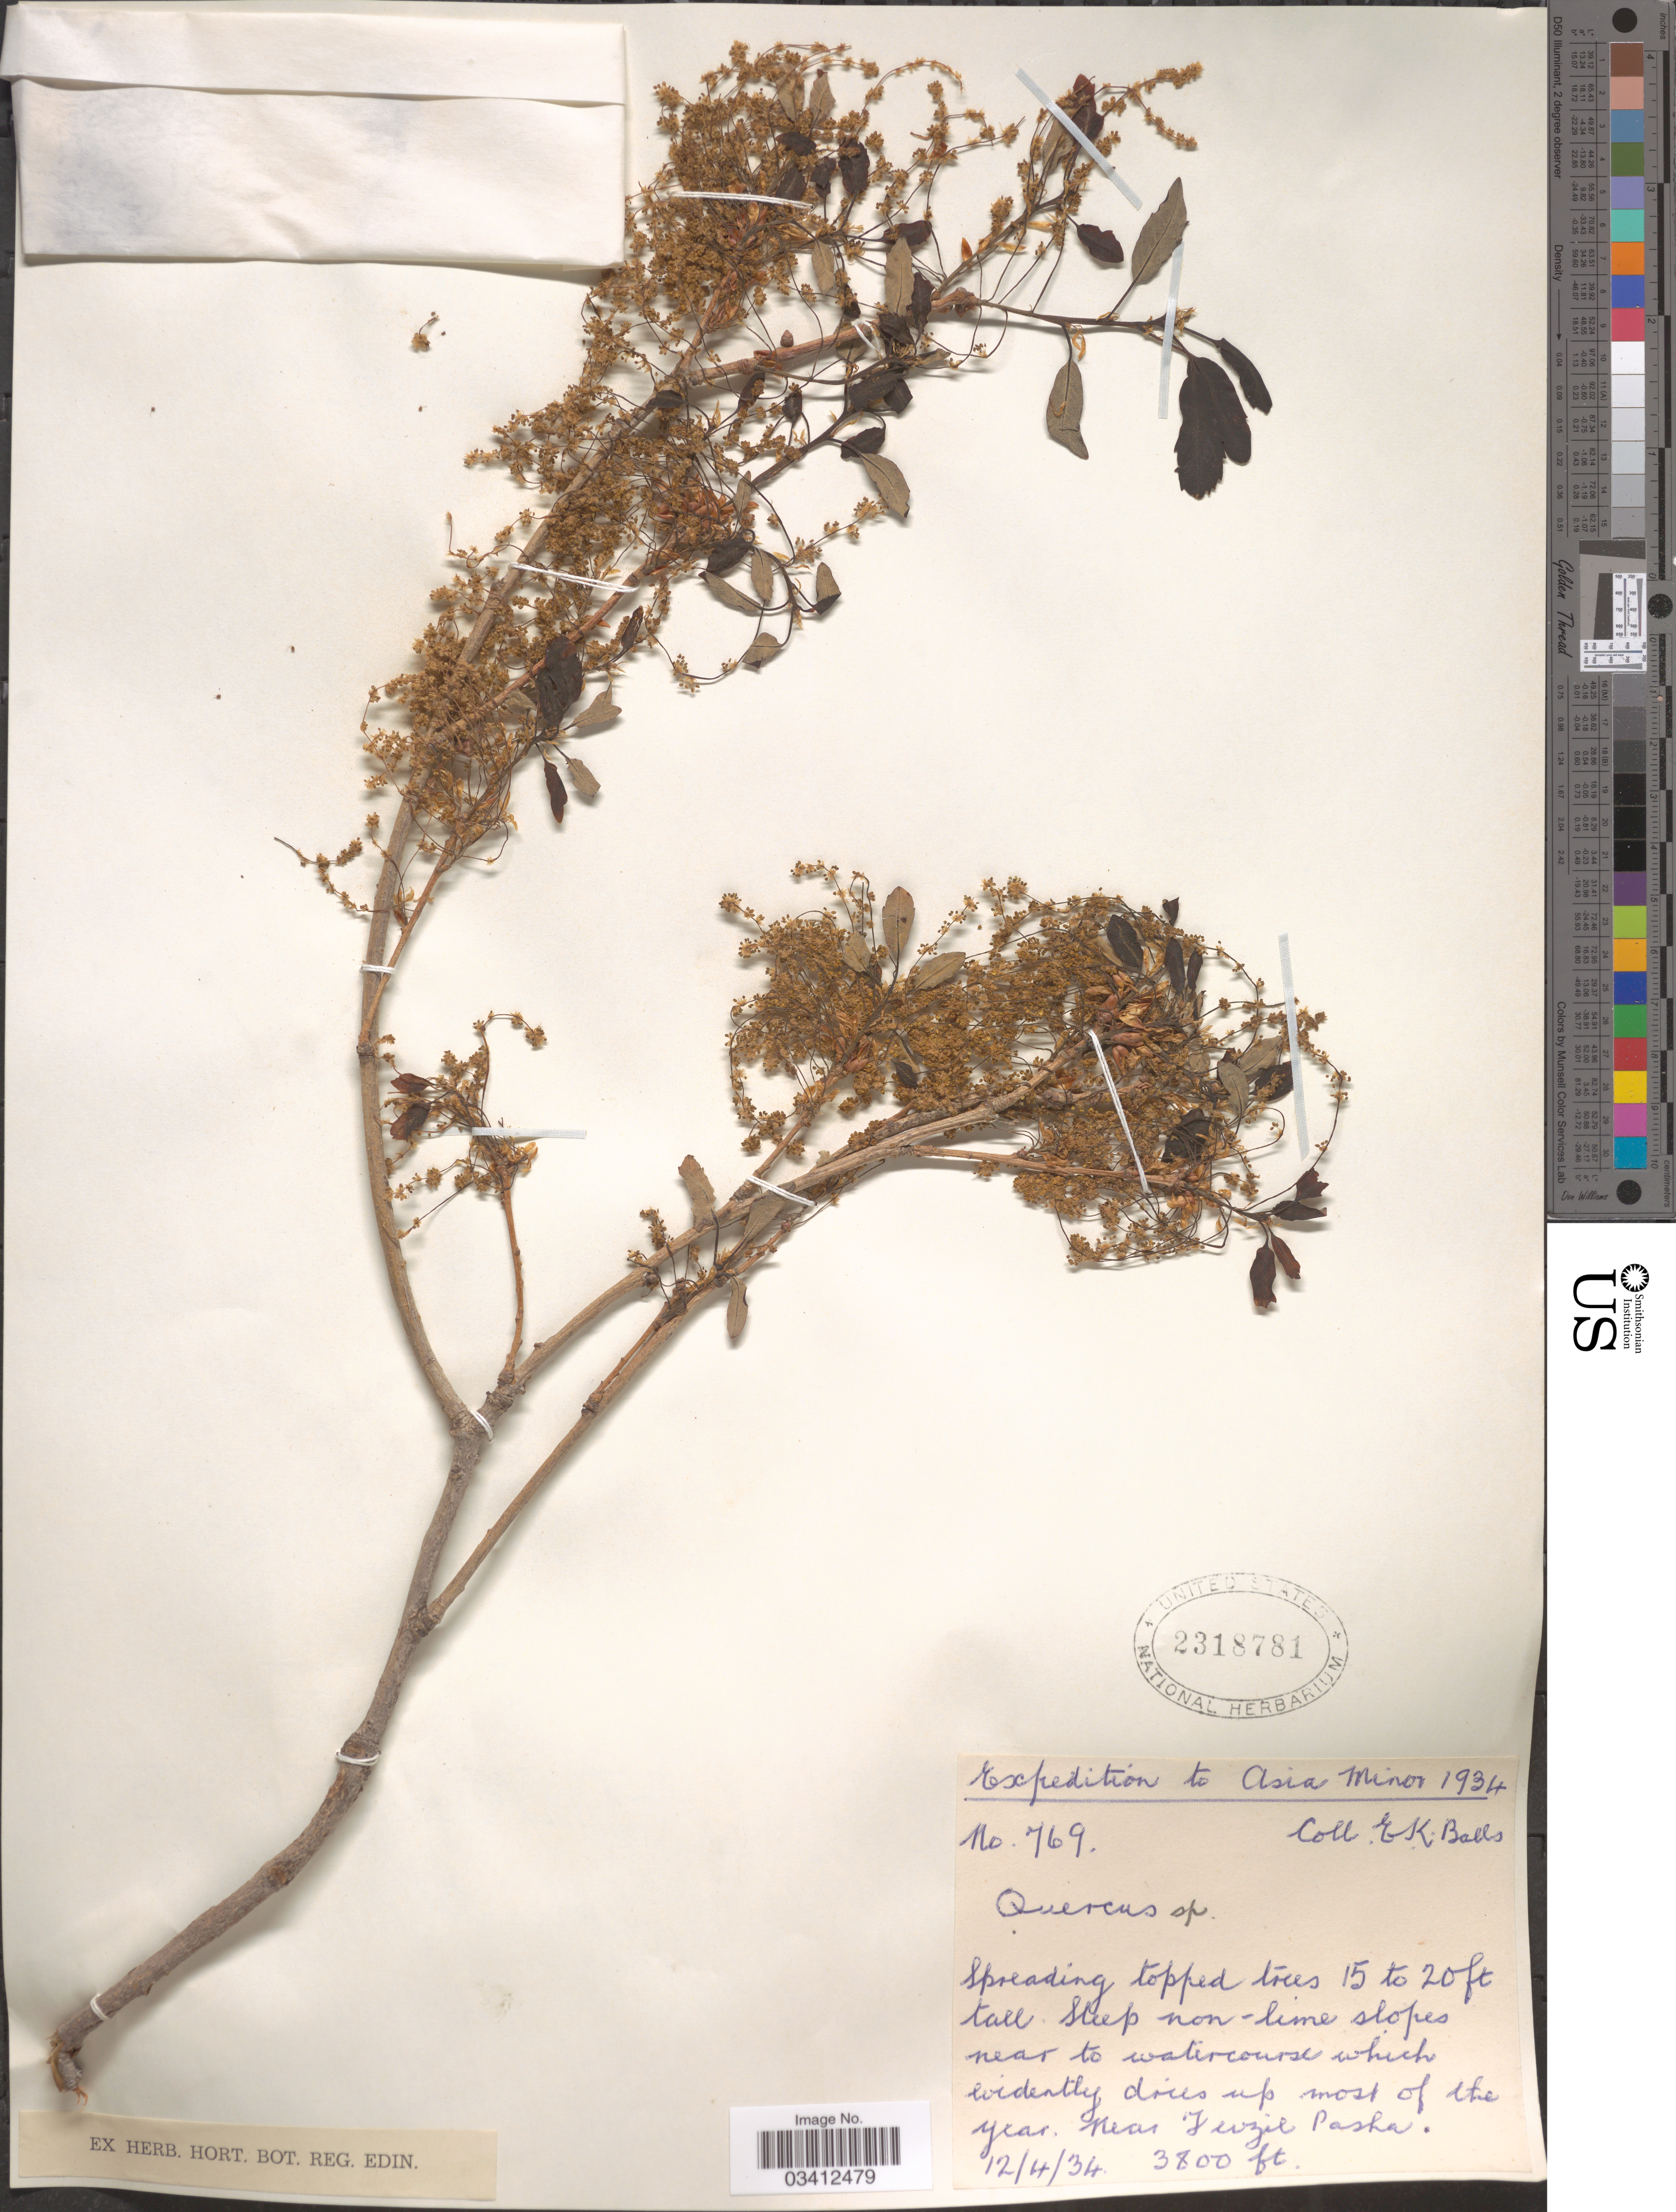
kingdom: Plantae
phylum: Tracheophyta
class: Magnoliopsida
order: Fagales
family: Fagaceae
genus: Quercus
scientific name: Quercus infectoria subsp. veneris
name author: (A. Kern.) Meikle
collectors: E. K. Balls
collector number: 769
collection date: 1934-04-12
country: Turkey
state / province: Gaziantep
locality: Asia Minor. Near Fevzi Pasha.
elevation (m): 1158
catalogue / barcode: US 2318781